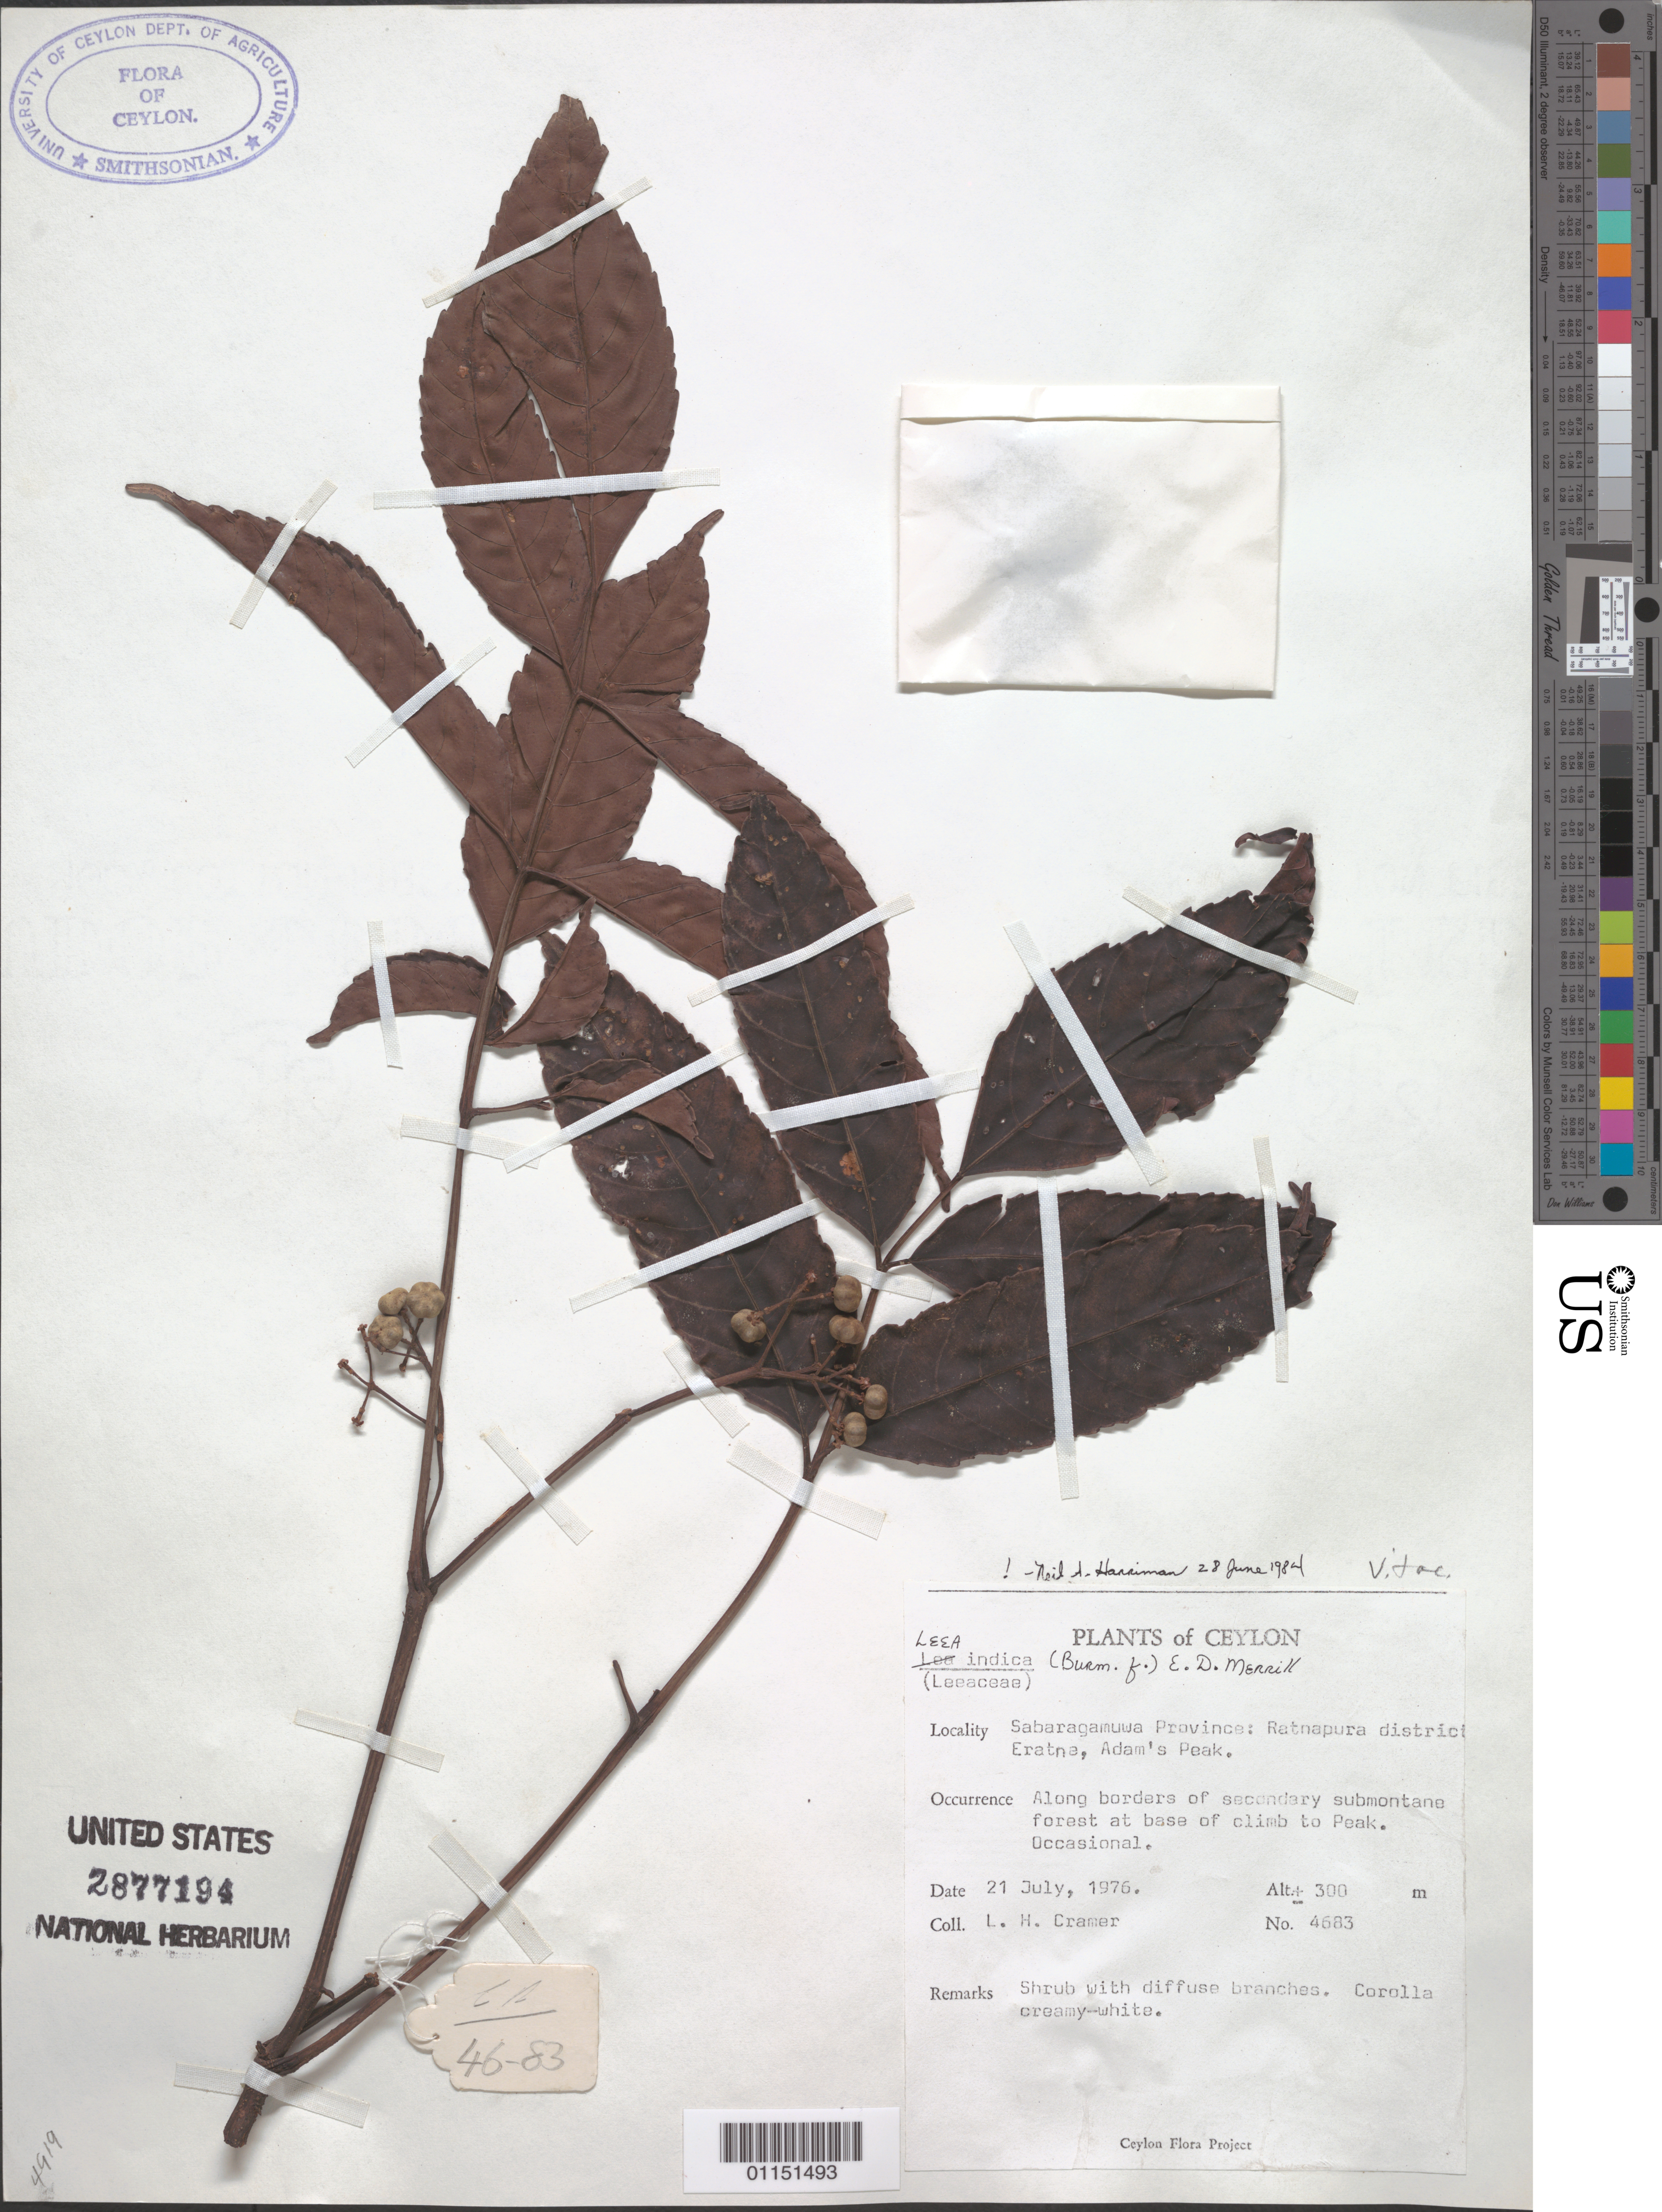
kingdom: Plantae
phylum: Tracheophyta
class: Magnoliopsida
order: Vitales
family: Vitaceae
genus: Leea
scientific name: Leea indica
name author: (Burm. f.) Merr.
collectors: L. H. Cramer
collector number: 4683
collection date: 1976-07-21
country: Sri Lanka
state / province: Sabaragamuwa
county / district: Ratnapura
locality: Eratne, Adam's Peak.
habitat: Shrub with diffuse branches. Along borders of secondary submantane forest at base of climb to Peak.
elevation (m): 300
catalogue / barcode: US 2877194